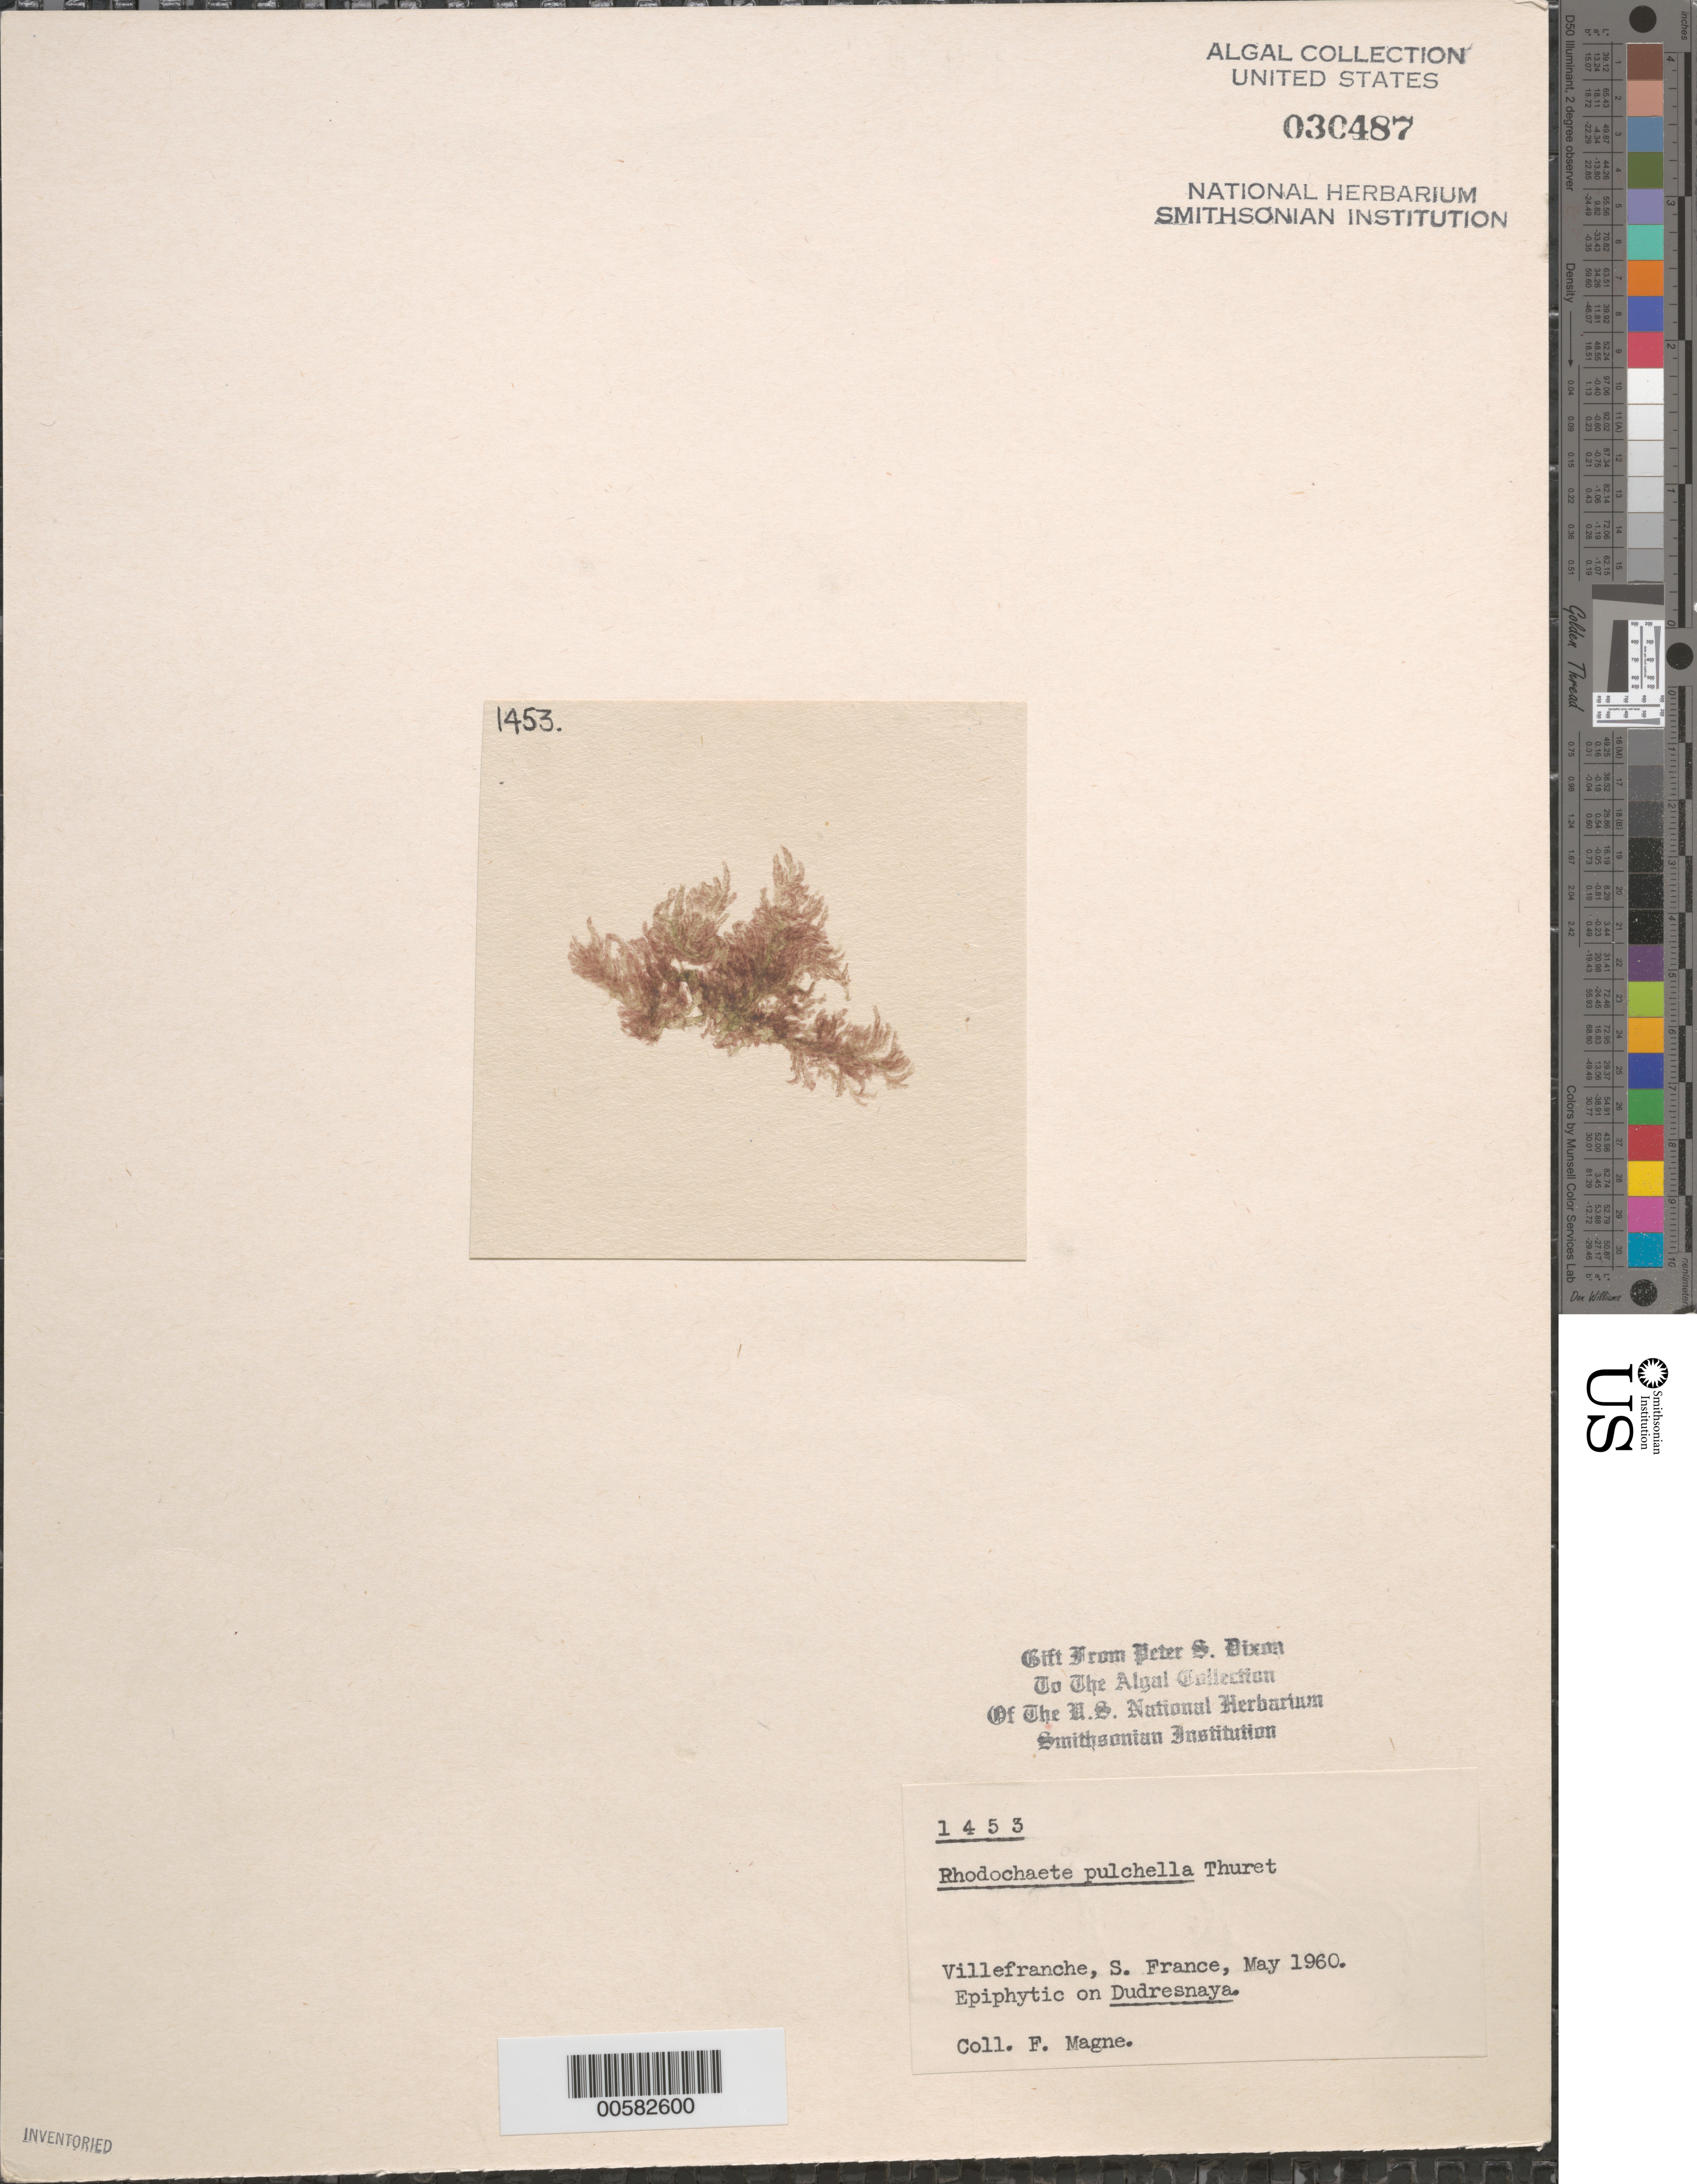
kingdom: Plantae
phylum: Rhodophyta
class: Compsopogonophyceae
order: Rhodochaetales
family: Rhodochaetaceae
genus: Rhodochaete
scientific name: Rhodochaete pulchella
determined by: Dixon, P. S.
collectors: F. Magne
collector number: PSD 1453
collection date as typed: May 1960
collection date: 1960-05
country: France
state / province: Provence-Alpes-Côte d'Azur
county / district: Alpes-Maritimes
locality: Villefranche sur Mer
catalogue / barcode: US 30487